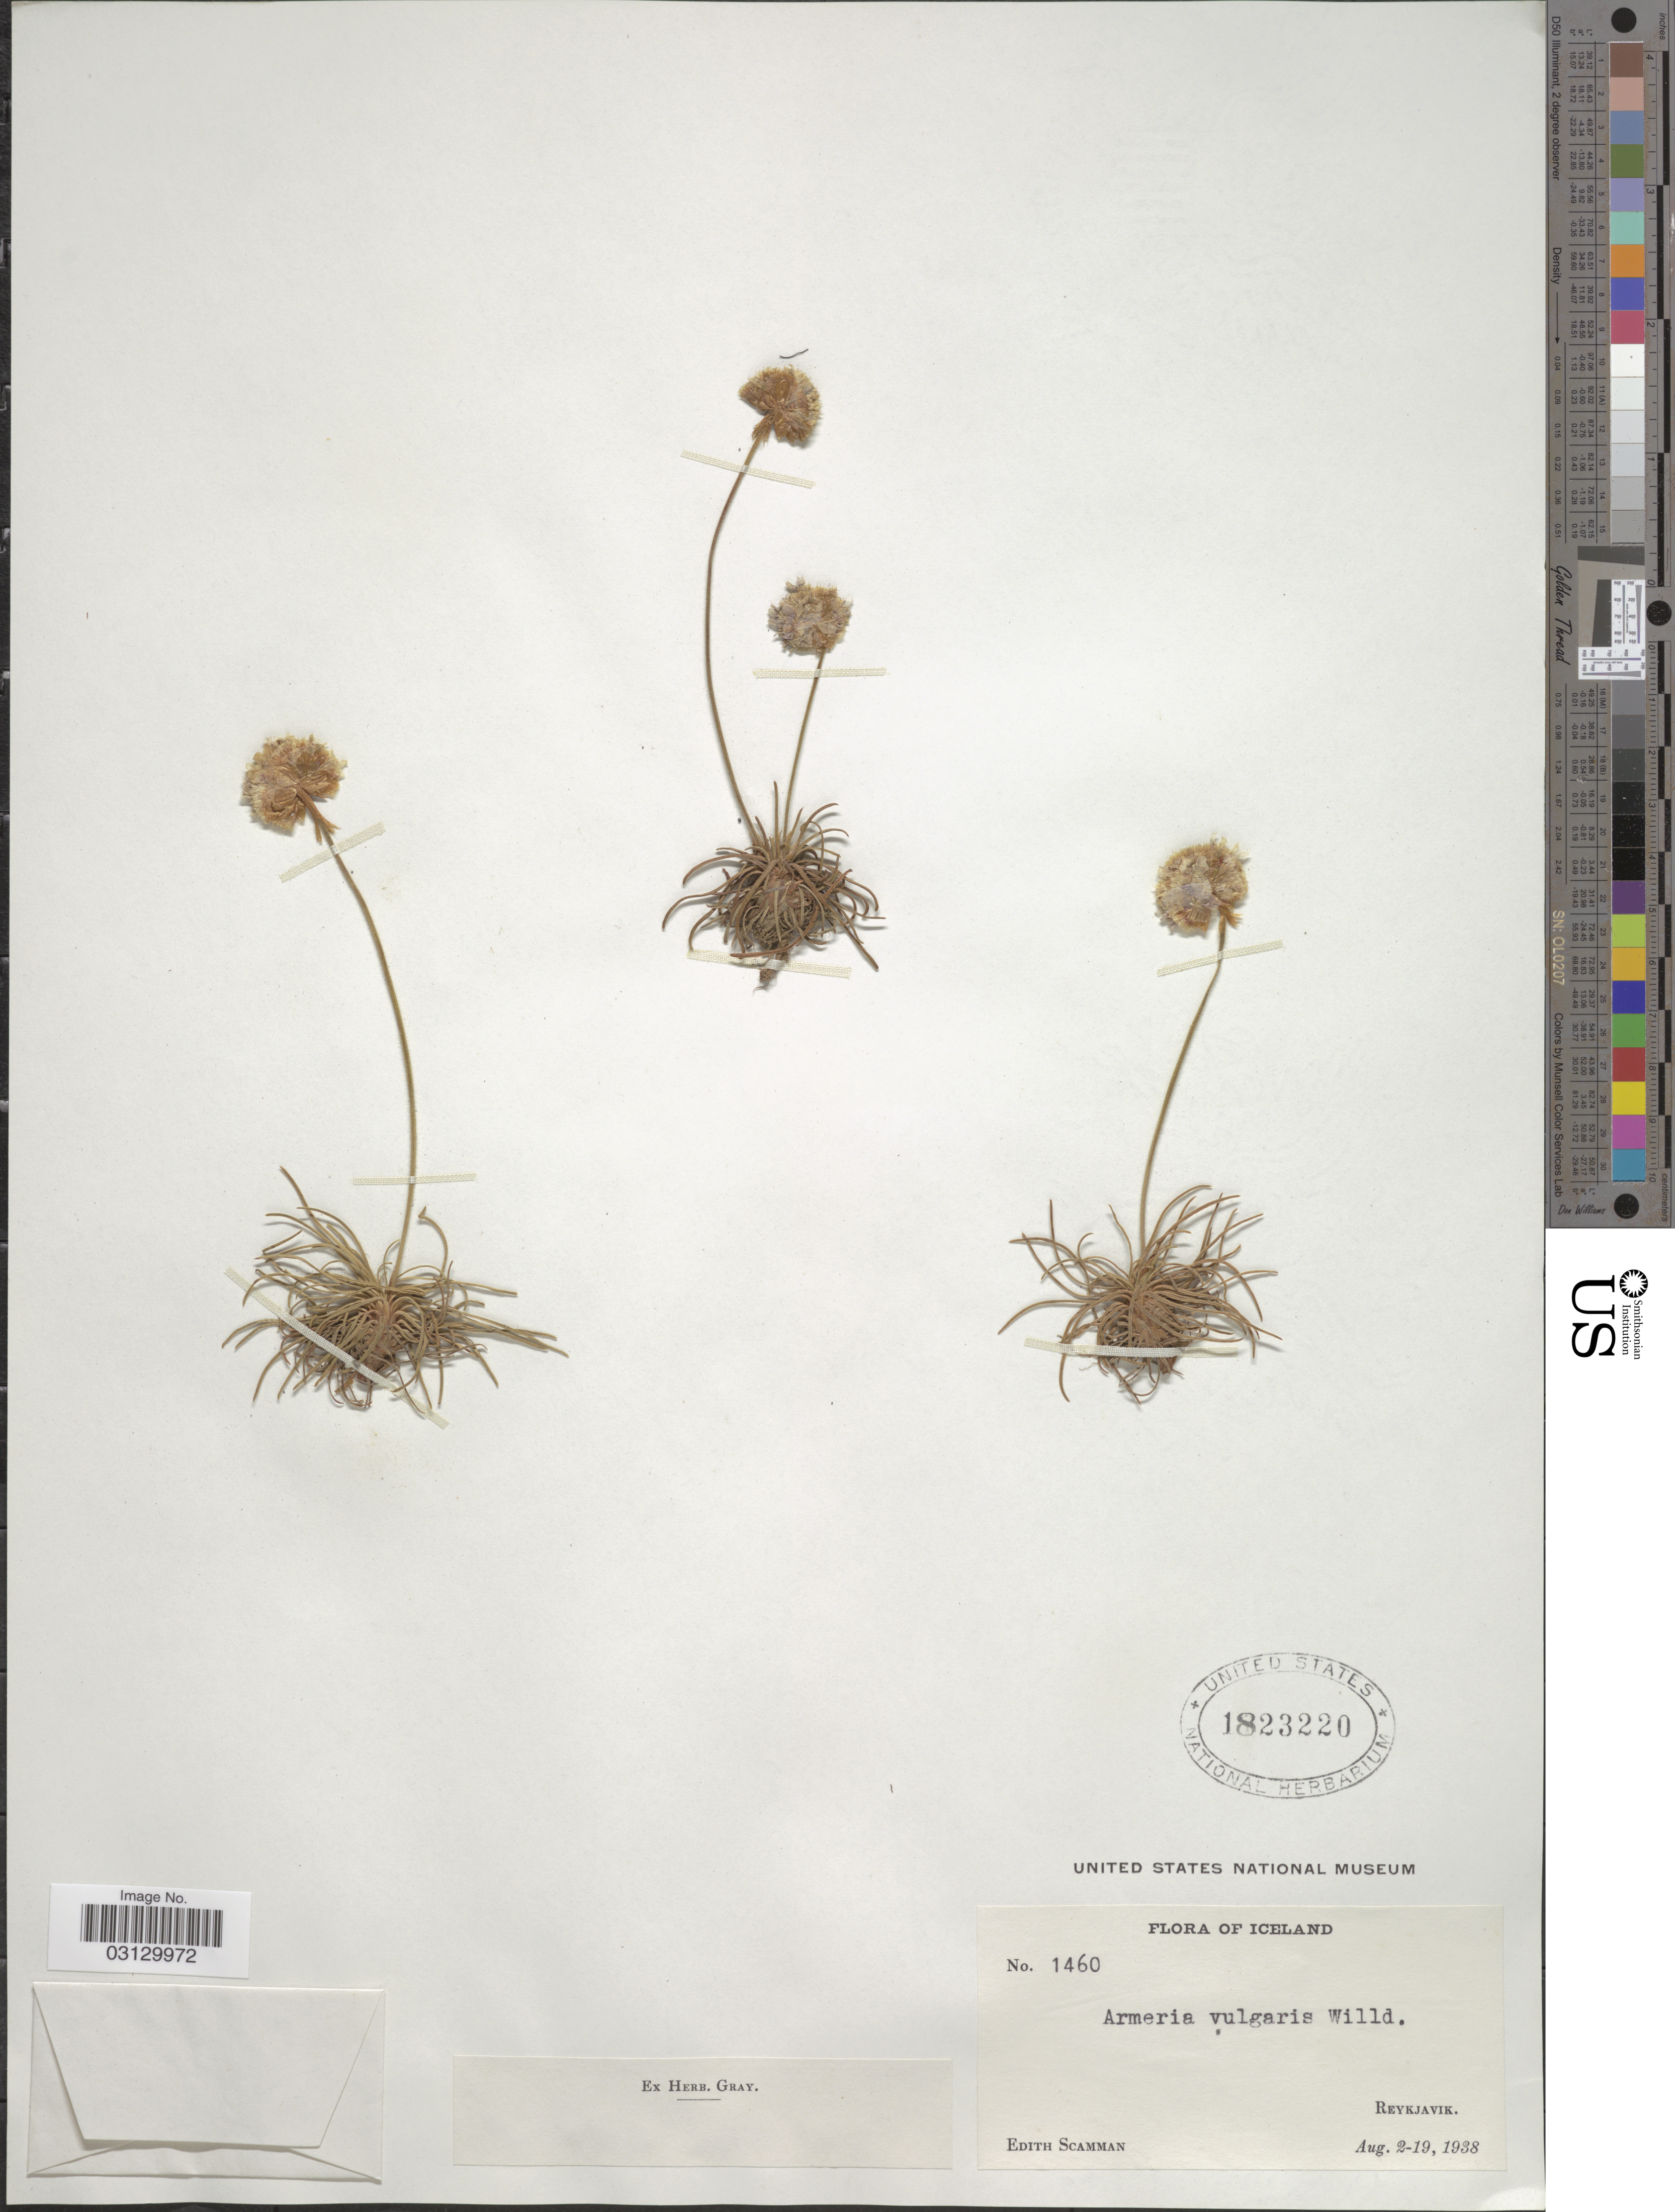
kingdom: Plantae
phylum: Tracheophyta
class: Magnoliopsida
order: Caryophyllales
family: Plumbaginaceae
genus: Armeria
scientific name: Armeria maritima subsp. maritima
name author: (Mill.) Willd.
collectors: E. Scamman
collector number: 1460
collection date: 1938-08-02/1938-08-19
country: Iceland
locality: Reykjavik.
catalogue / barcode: US 1823220